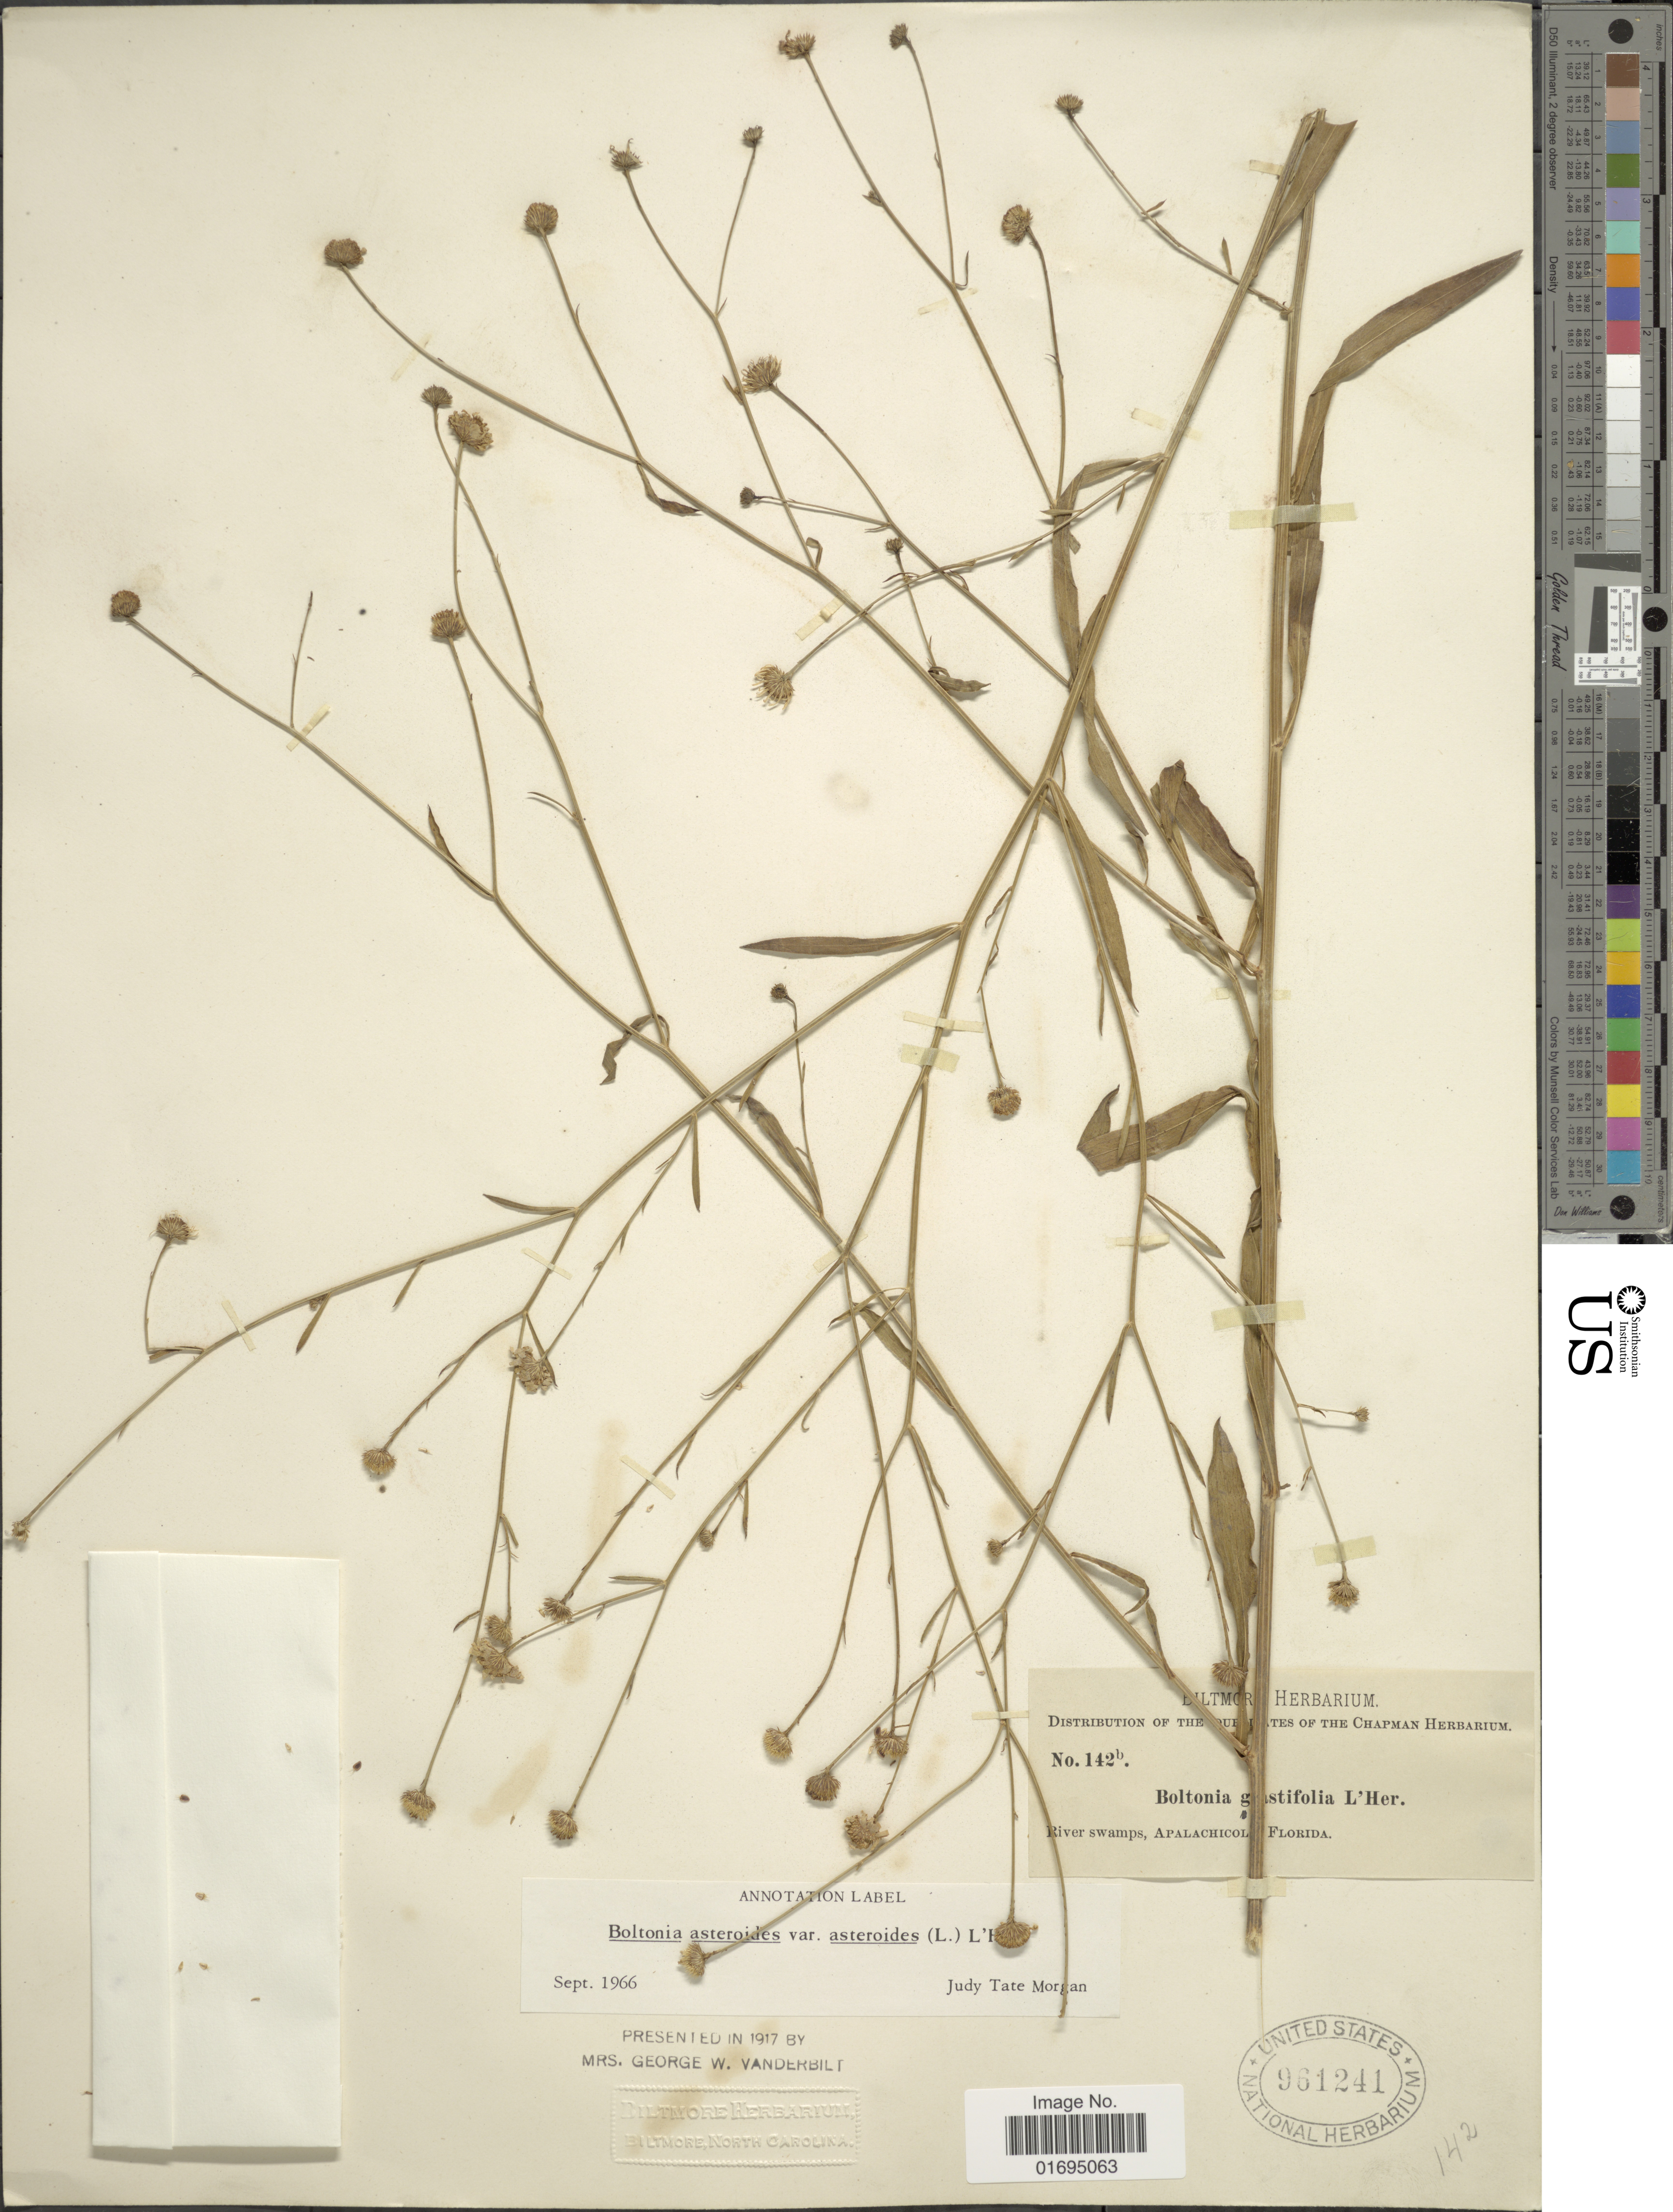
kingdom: Plantae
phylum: Tracheophyta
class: Magnoliopsida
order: Asterales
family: Asteraceae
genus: Boltonia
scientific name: Boltonia asteroides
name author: (L.) L'Hér.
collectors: ex herb. Biltmore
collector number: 142b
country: United States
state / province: Florida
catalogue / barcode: US 961241